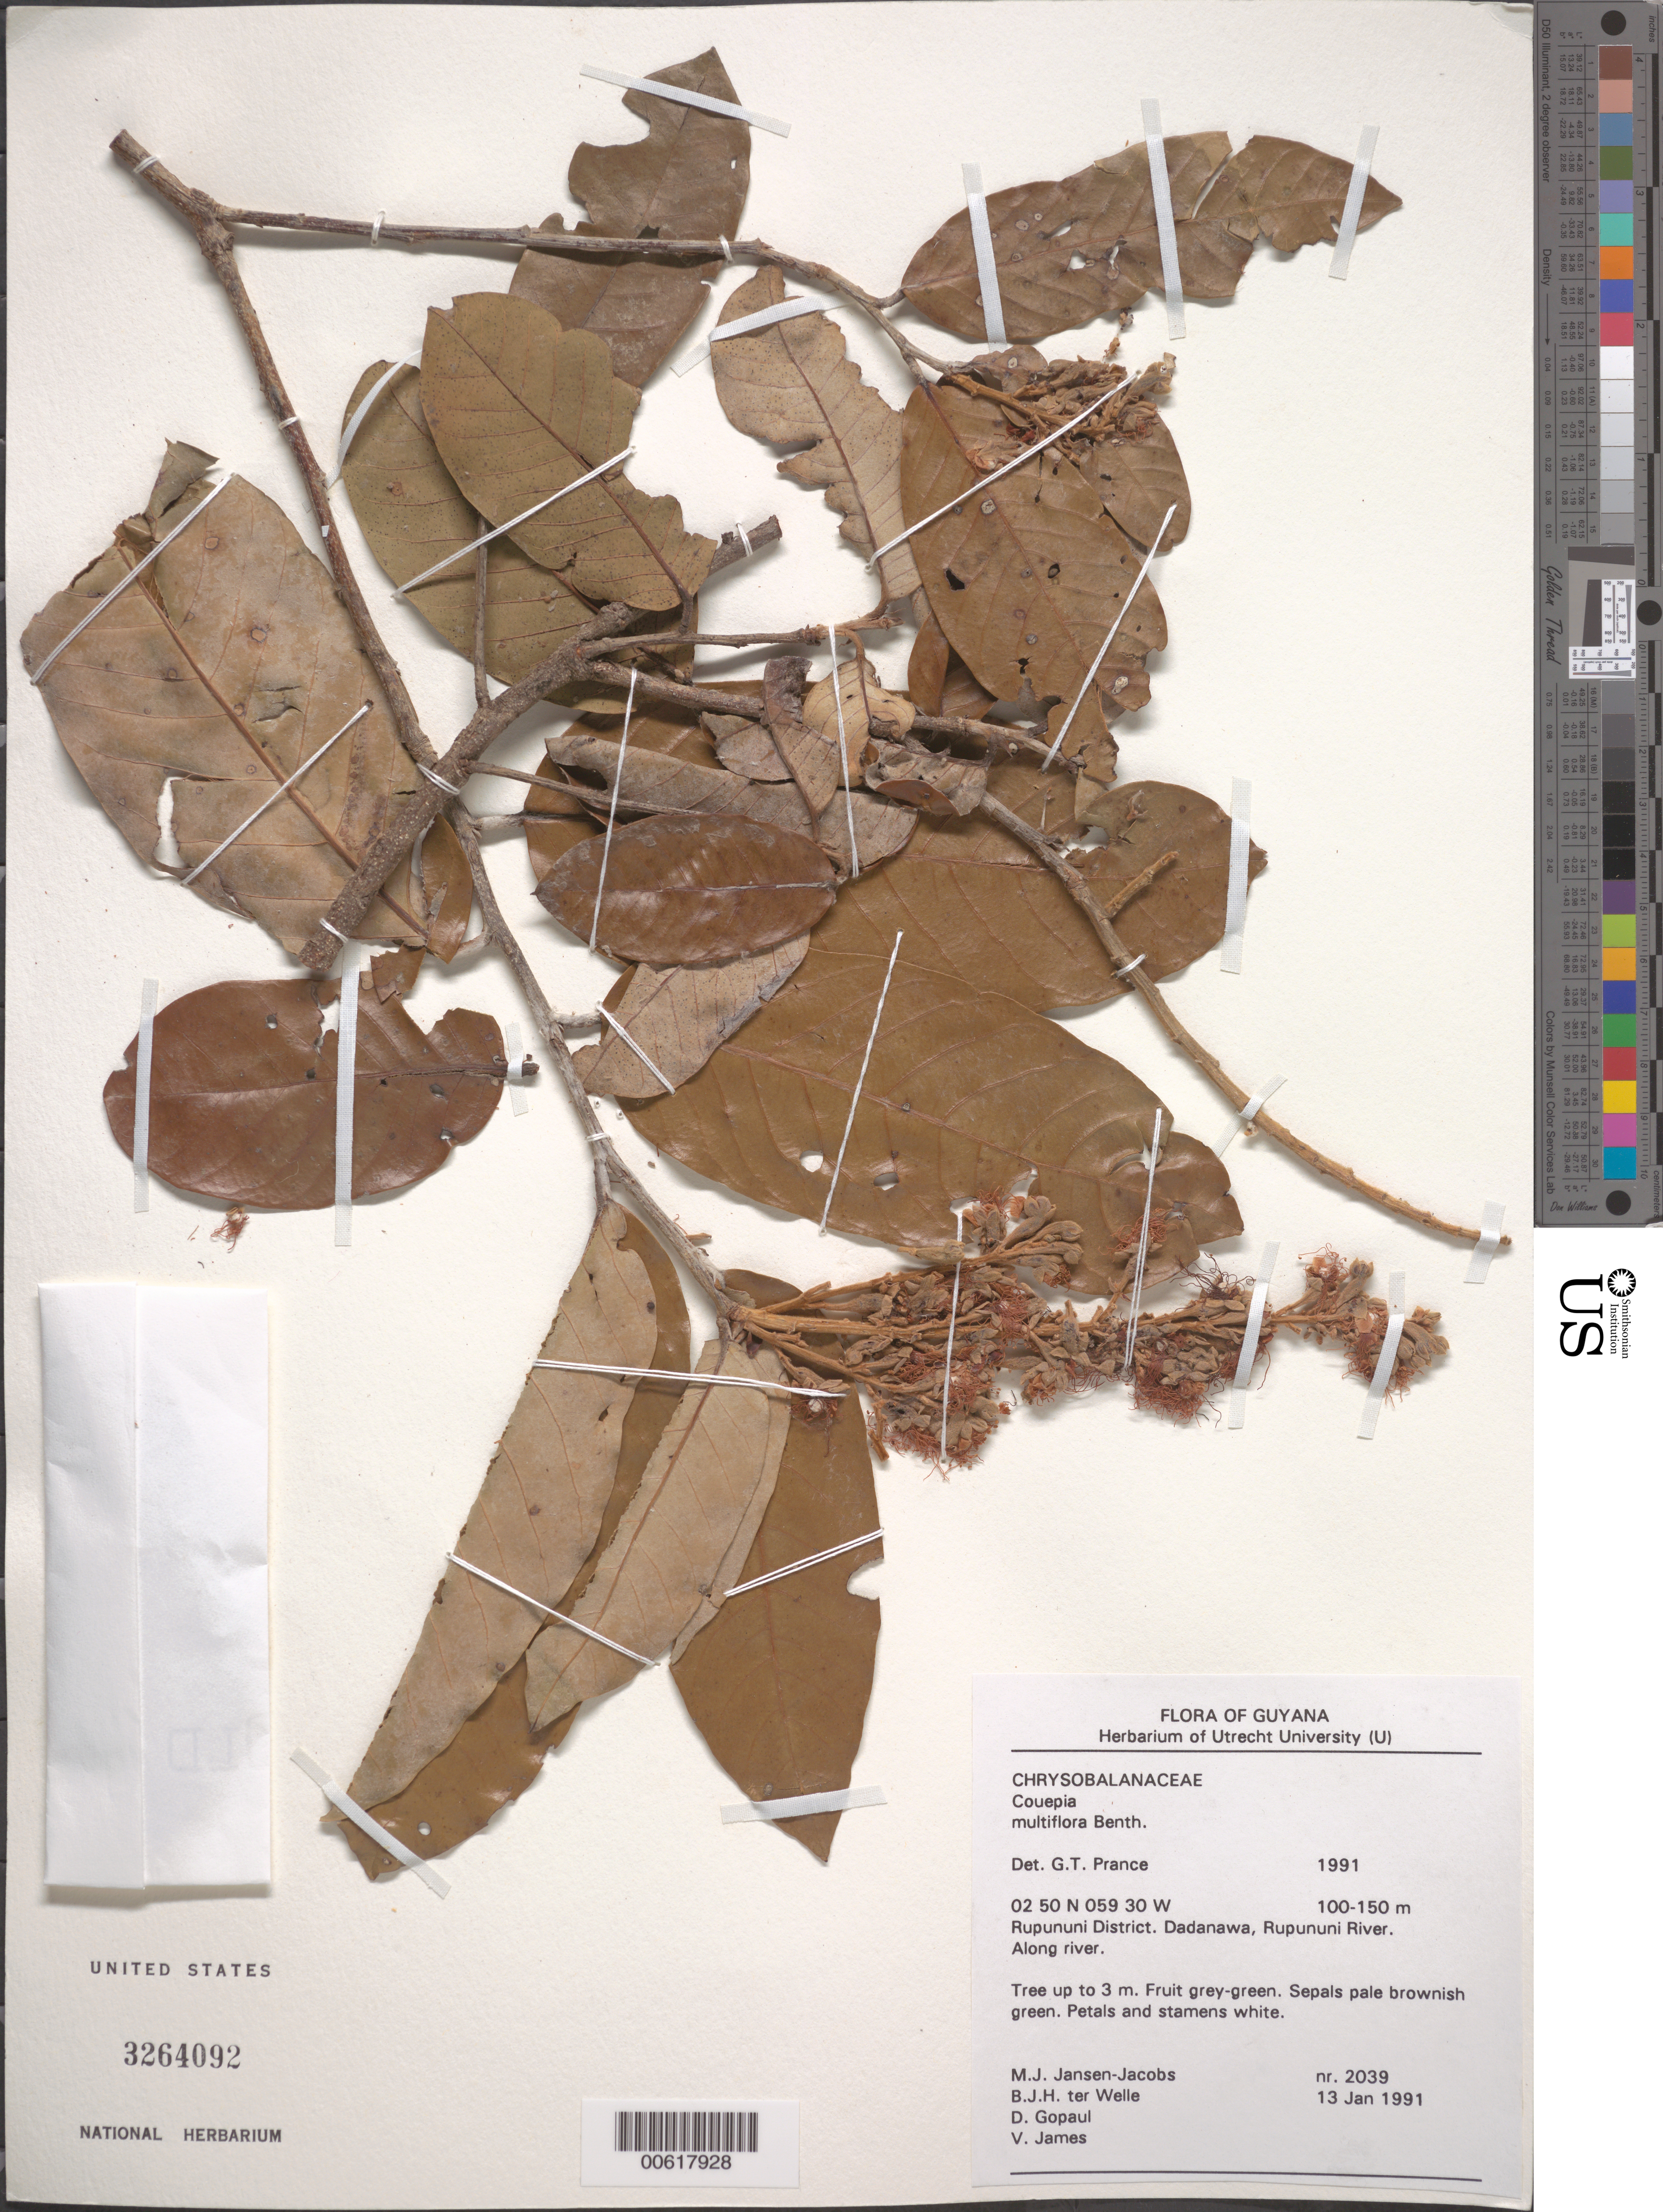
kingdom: Plantae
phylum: Tracheophyta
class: Magnoliopsida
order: Malpighiales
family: Chrysobalanaceae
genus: Couepia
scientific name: Couepia multiflora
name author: Benth.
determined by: Prance, G. T.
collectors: M. J. Jansen-Jacobs, B. Welle, D. Gopaul & V. James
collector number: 2039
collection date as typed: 13-Jan-91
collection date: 1991-01-13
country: Guyana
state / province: U. Takutu-U. Essequibo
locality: Dadanawa, Rupununi River, Rupununi District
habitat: Along river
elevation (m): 100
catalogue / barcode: US 3264092